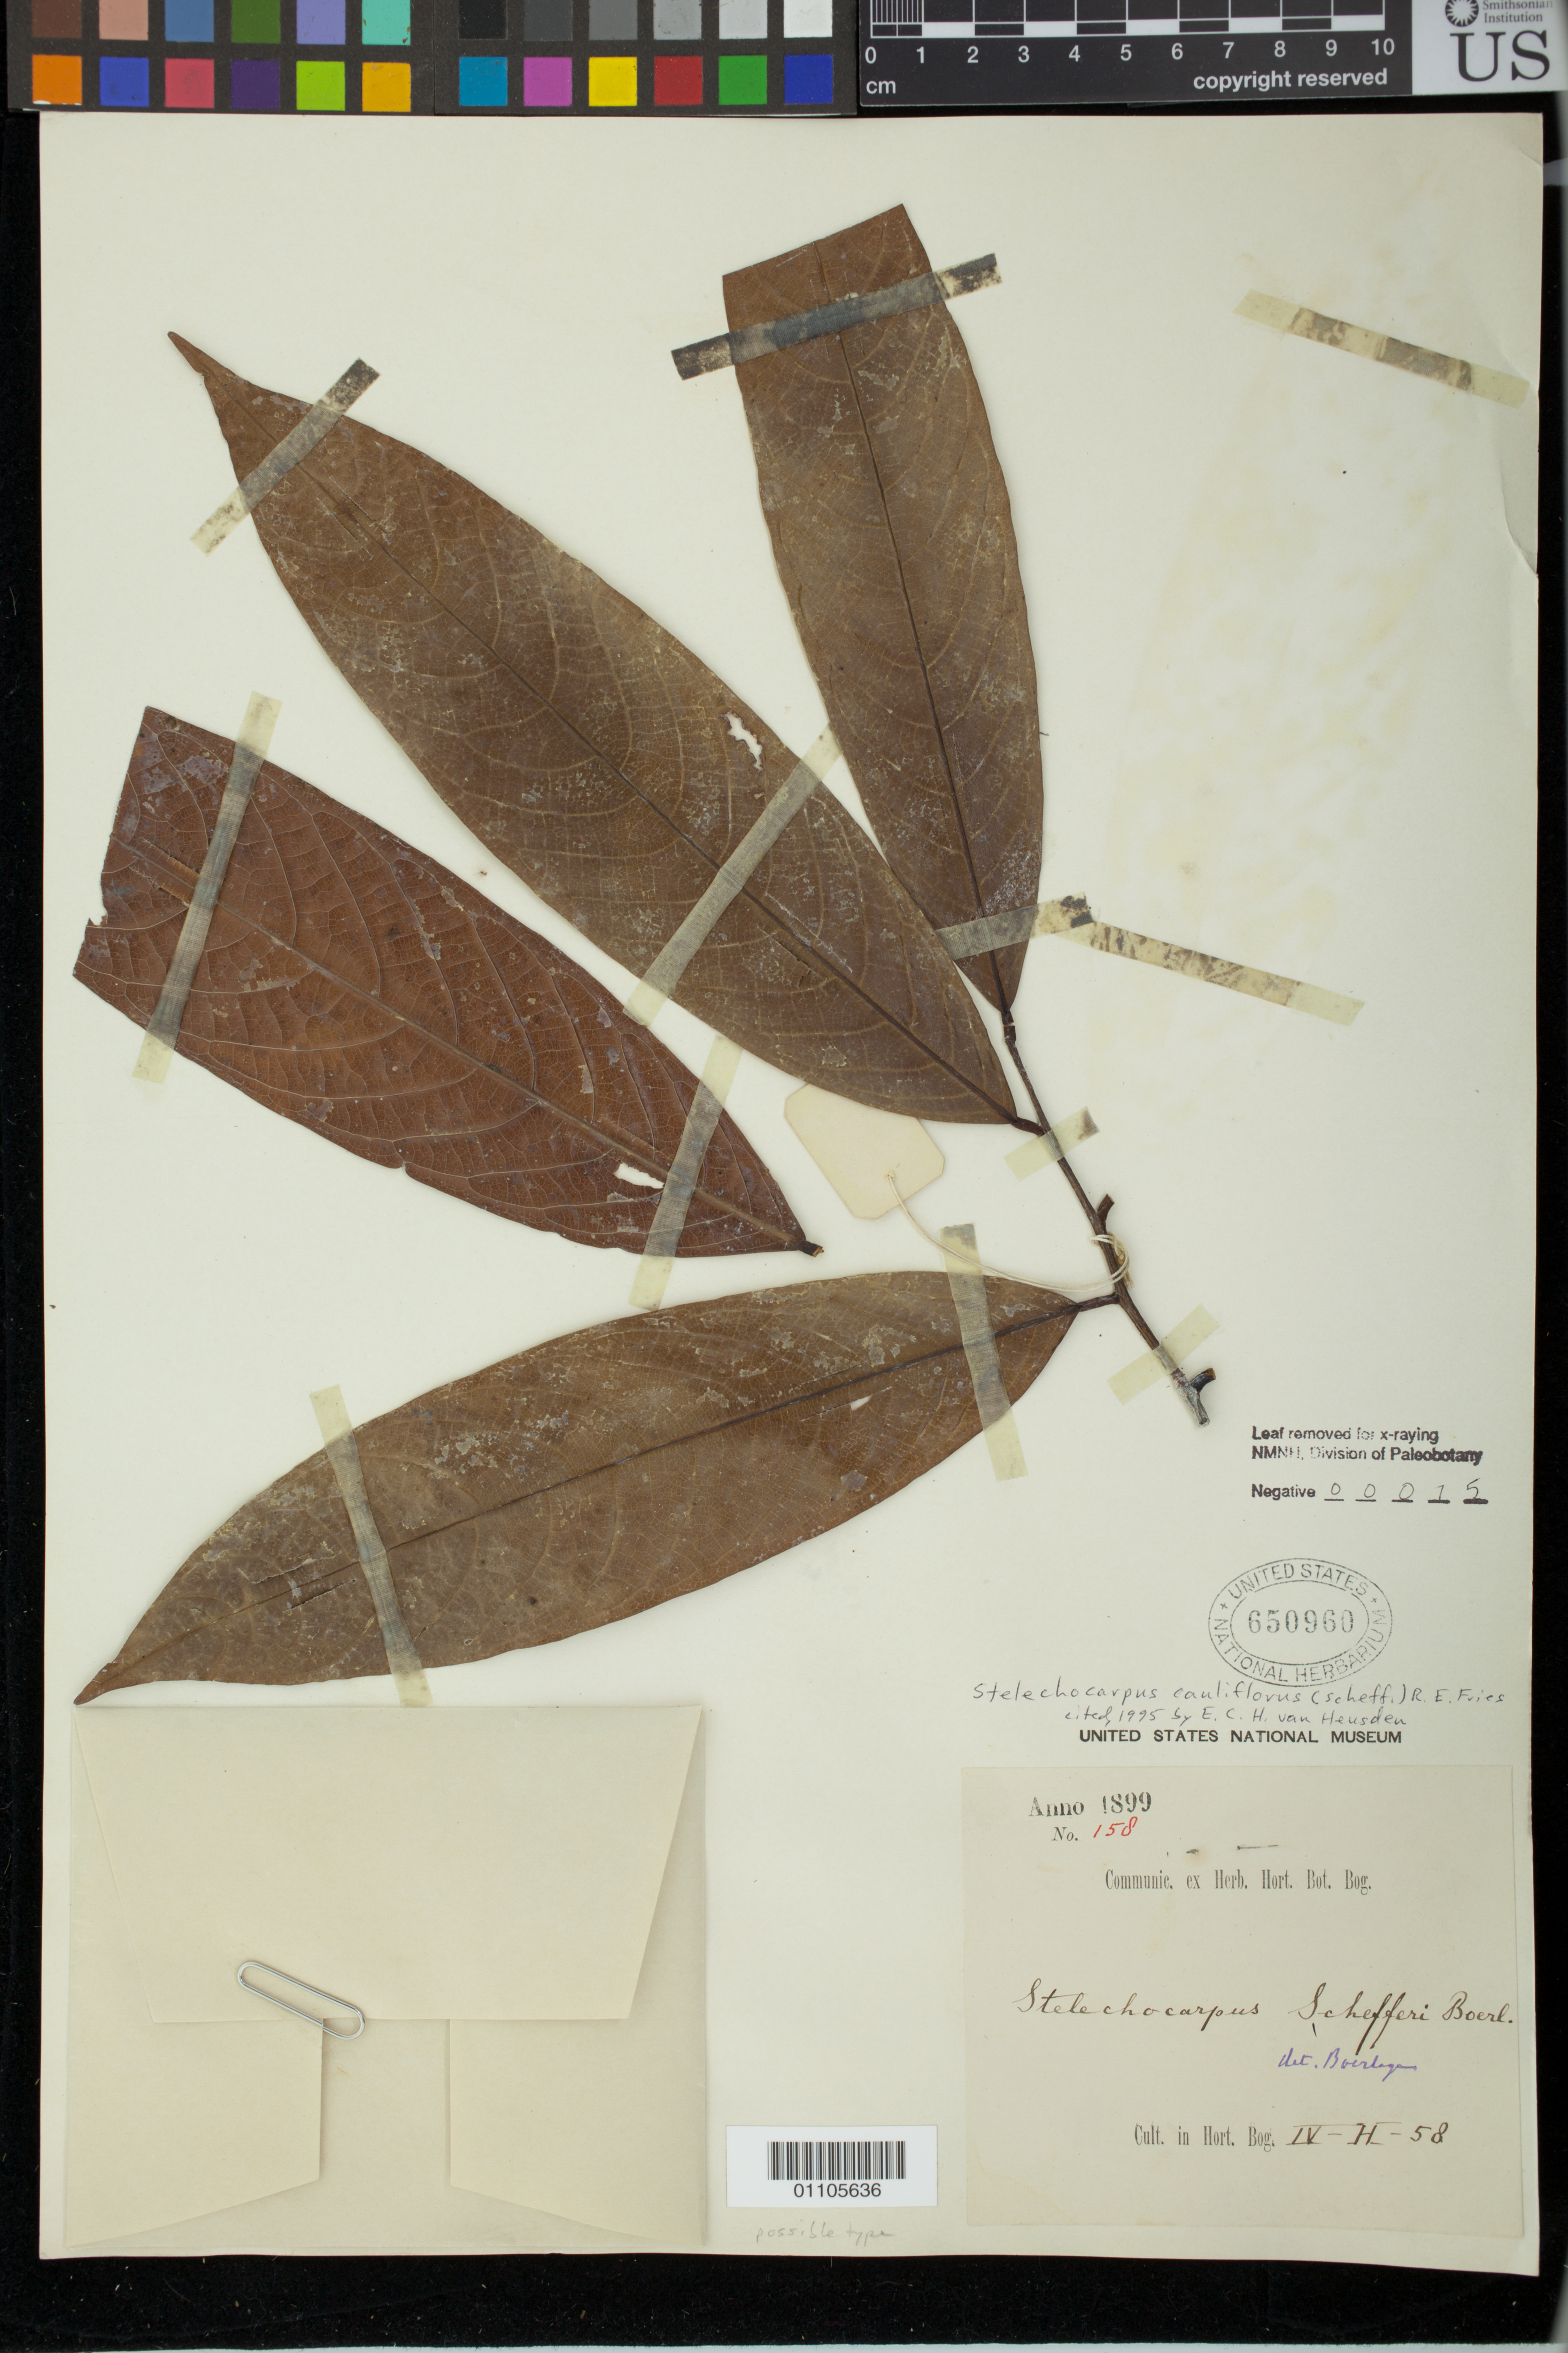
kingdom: Plantae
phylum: Tracheophyta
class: Magnoliopsida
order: Magnoliales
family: Annonaceae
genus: Stelechocarpus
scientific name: Stelechocarpus schefferi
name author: Boerl.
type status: Possible Type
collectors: Cult. Hort. Bogor.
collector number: IV-H-58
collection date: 1899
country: Indonesia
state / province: Sumatra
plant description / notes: Possible type of Stelechocarpus schefferi Boerl. (1899, reference not seen), depending on the nomenclatural status of that name. Name is probably a nom. nov. for Sageraea cauliflora Scheff. (1885) in which case this specimen, collected 1899, cannot be a type (but appears to be collected from the type tree, IV-H-58, and possibly a clonotype).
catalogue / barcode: US 650960